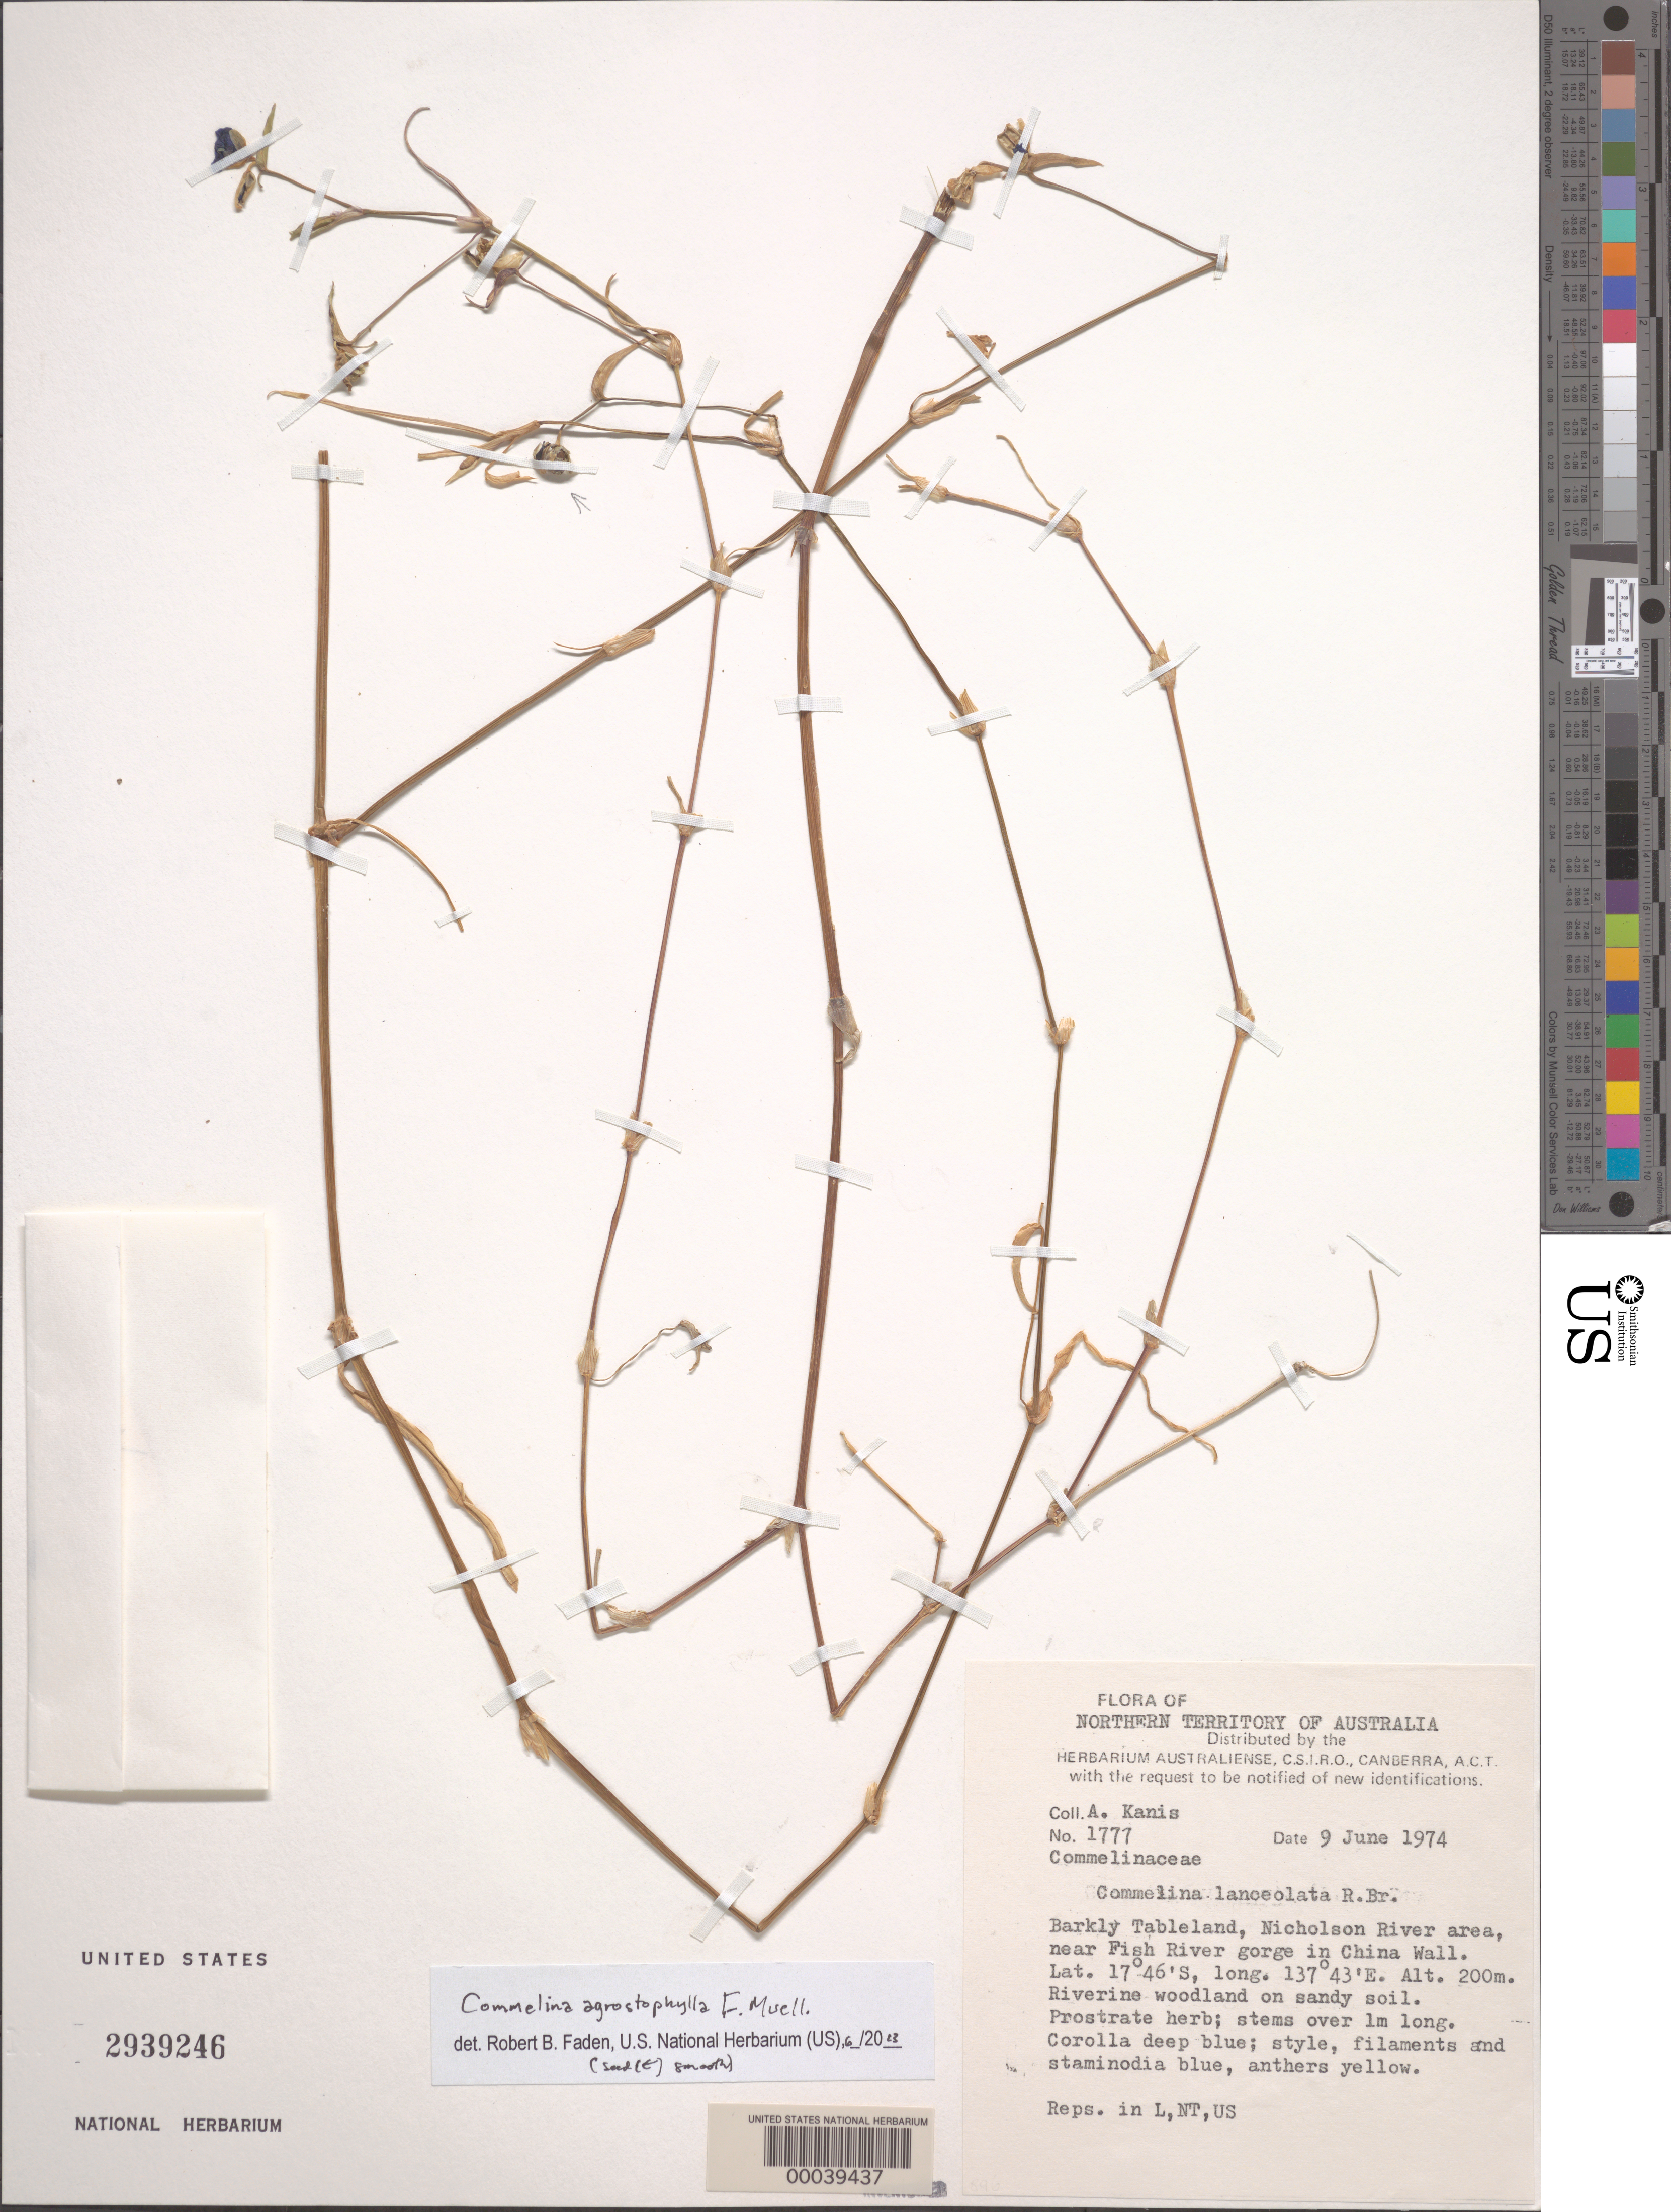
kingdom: Plantae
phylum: Tracheophyta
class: Liliopsida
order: Commelinales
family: Commelinaceae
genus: Commelina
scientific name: Commelina agrostophylla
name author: F. Muell.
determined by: Faden, Robert B., (US), Smithsonian Institution - National Museum of Natural History (UNITED STATES)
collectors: A. Kanis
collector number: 1777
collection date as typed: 09 Jun 1974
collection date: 1974-06-09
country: Australia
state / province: Northern Territory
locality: Barkley tableland, nicholson river area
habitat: Riverine woodland, sandy soil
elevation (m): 200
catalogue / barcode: US 2939246